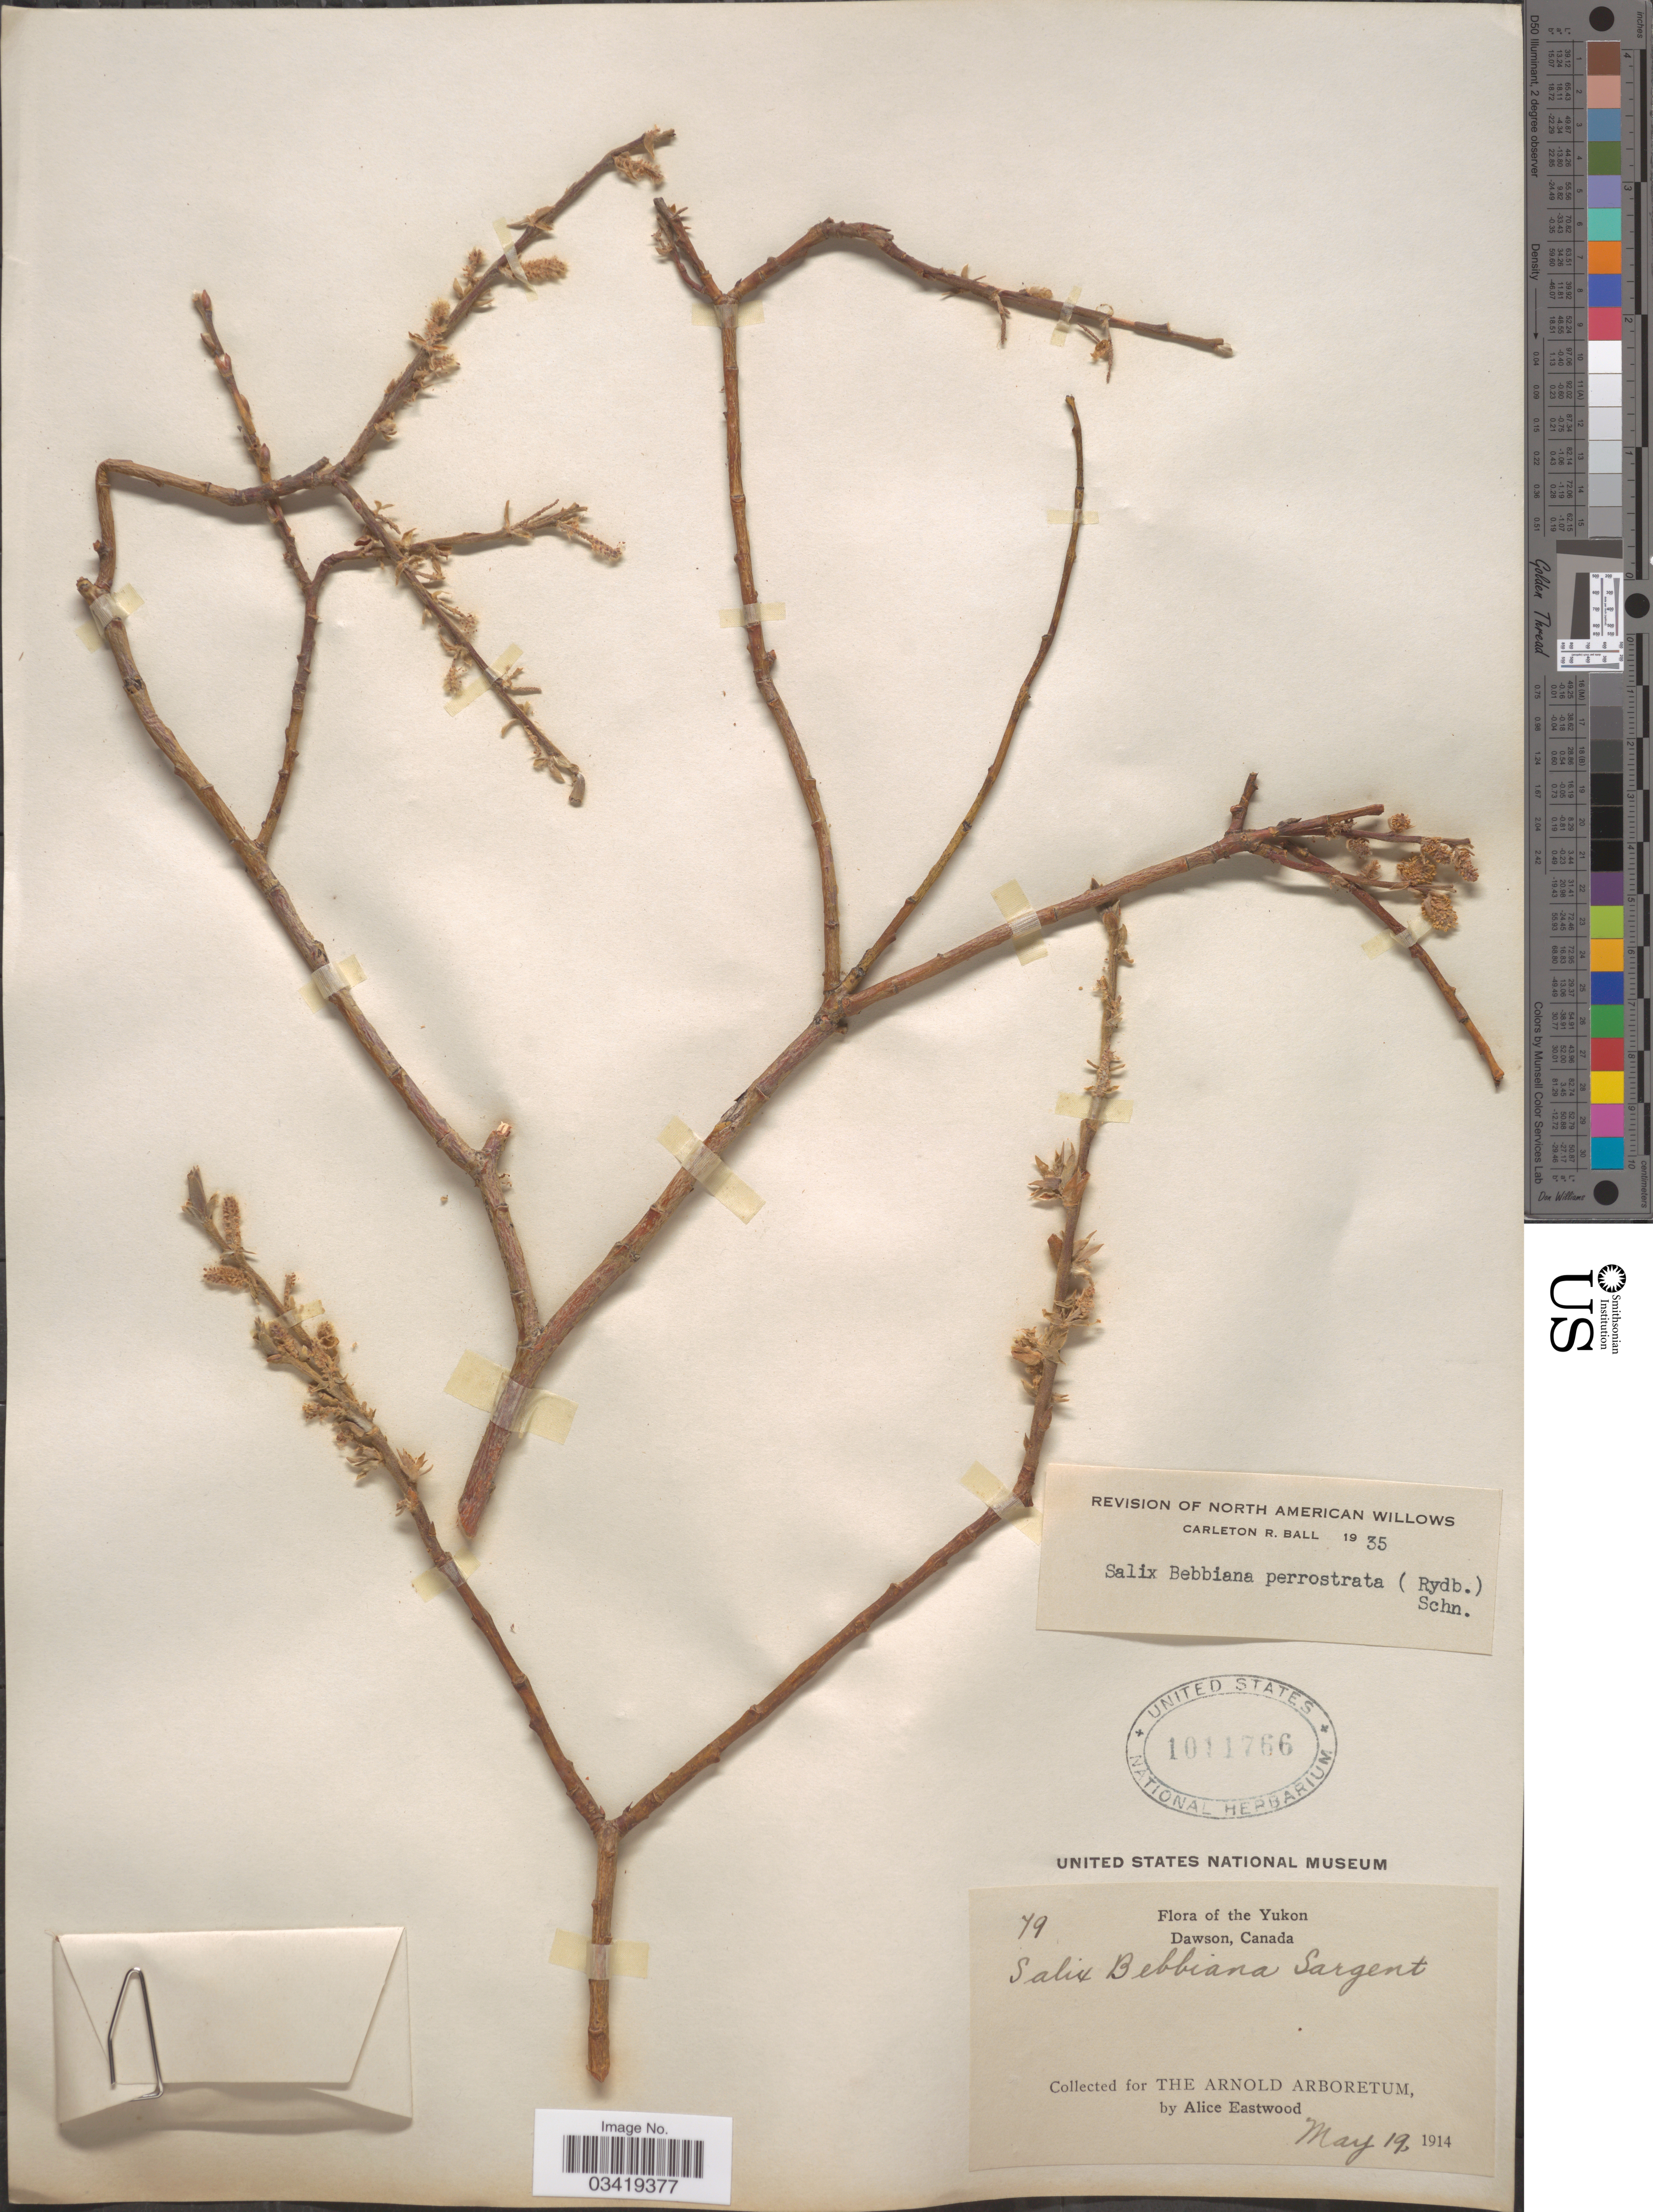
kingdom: Plantae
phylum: Tracheophyta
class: Magnoliopsida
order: Malpighiales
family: Salicaceae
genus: Salix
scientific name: Salix bebbiana var. perrostrata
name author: Sarg.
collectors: A. Eastwood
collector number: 79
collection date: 1914-05-19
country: Canada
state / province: Yukon Territory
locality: Yukon, Dawson.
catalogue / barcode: US 1011766